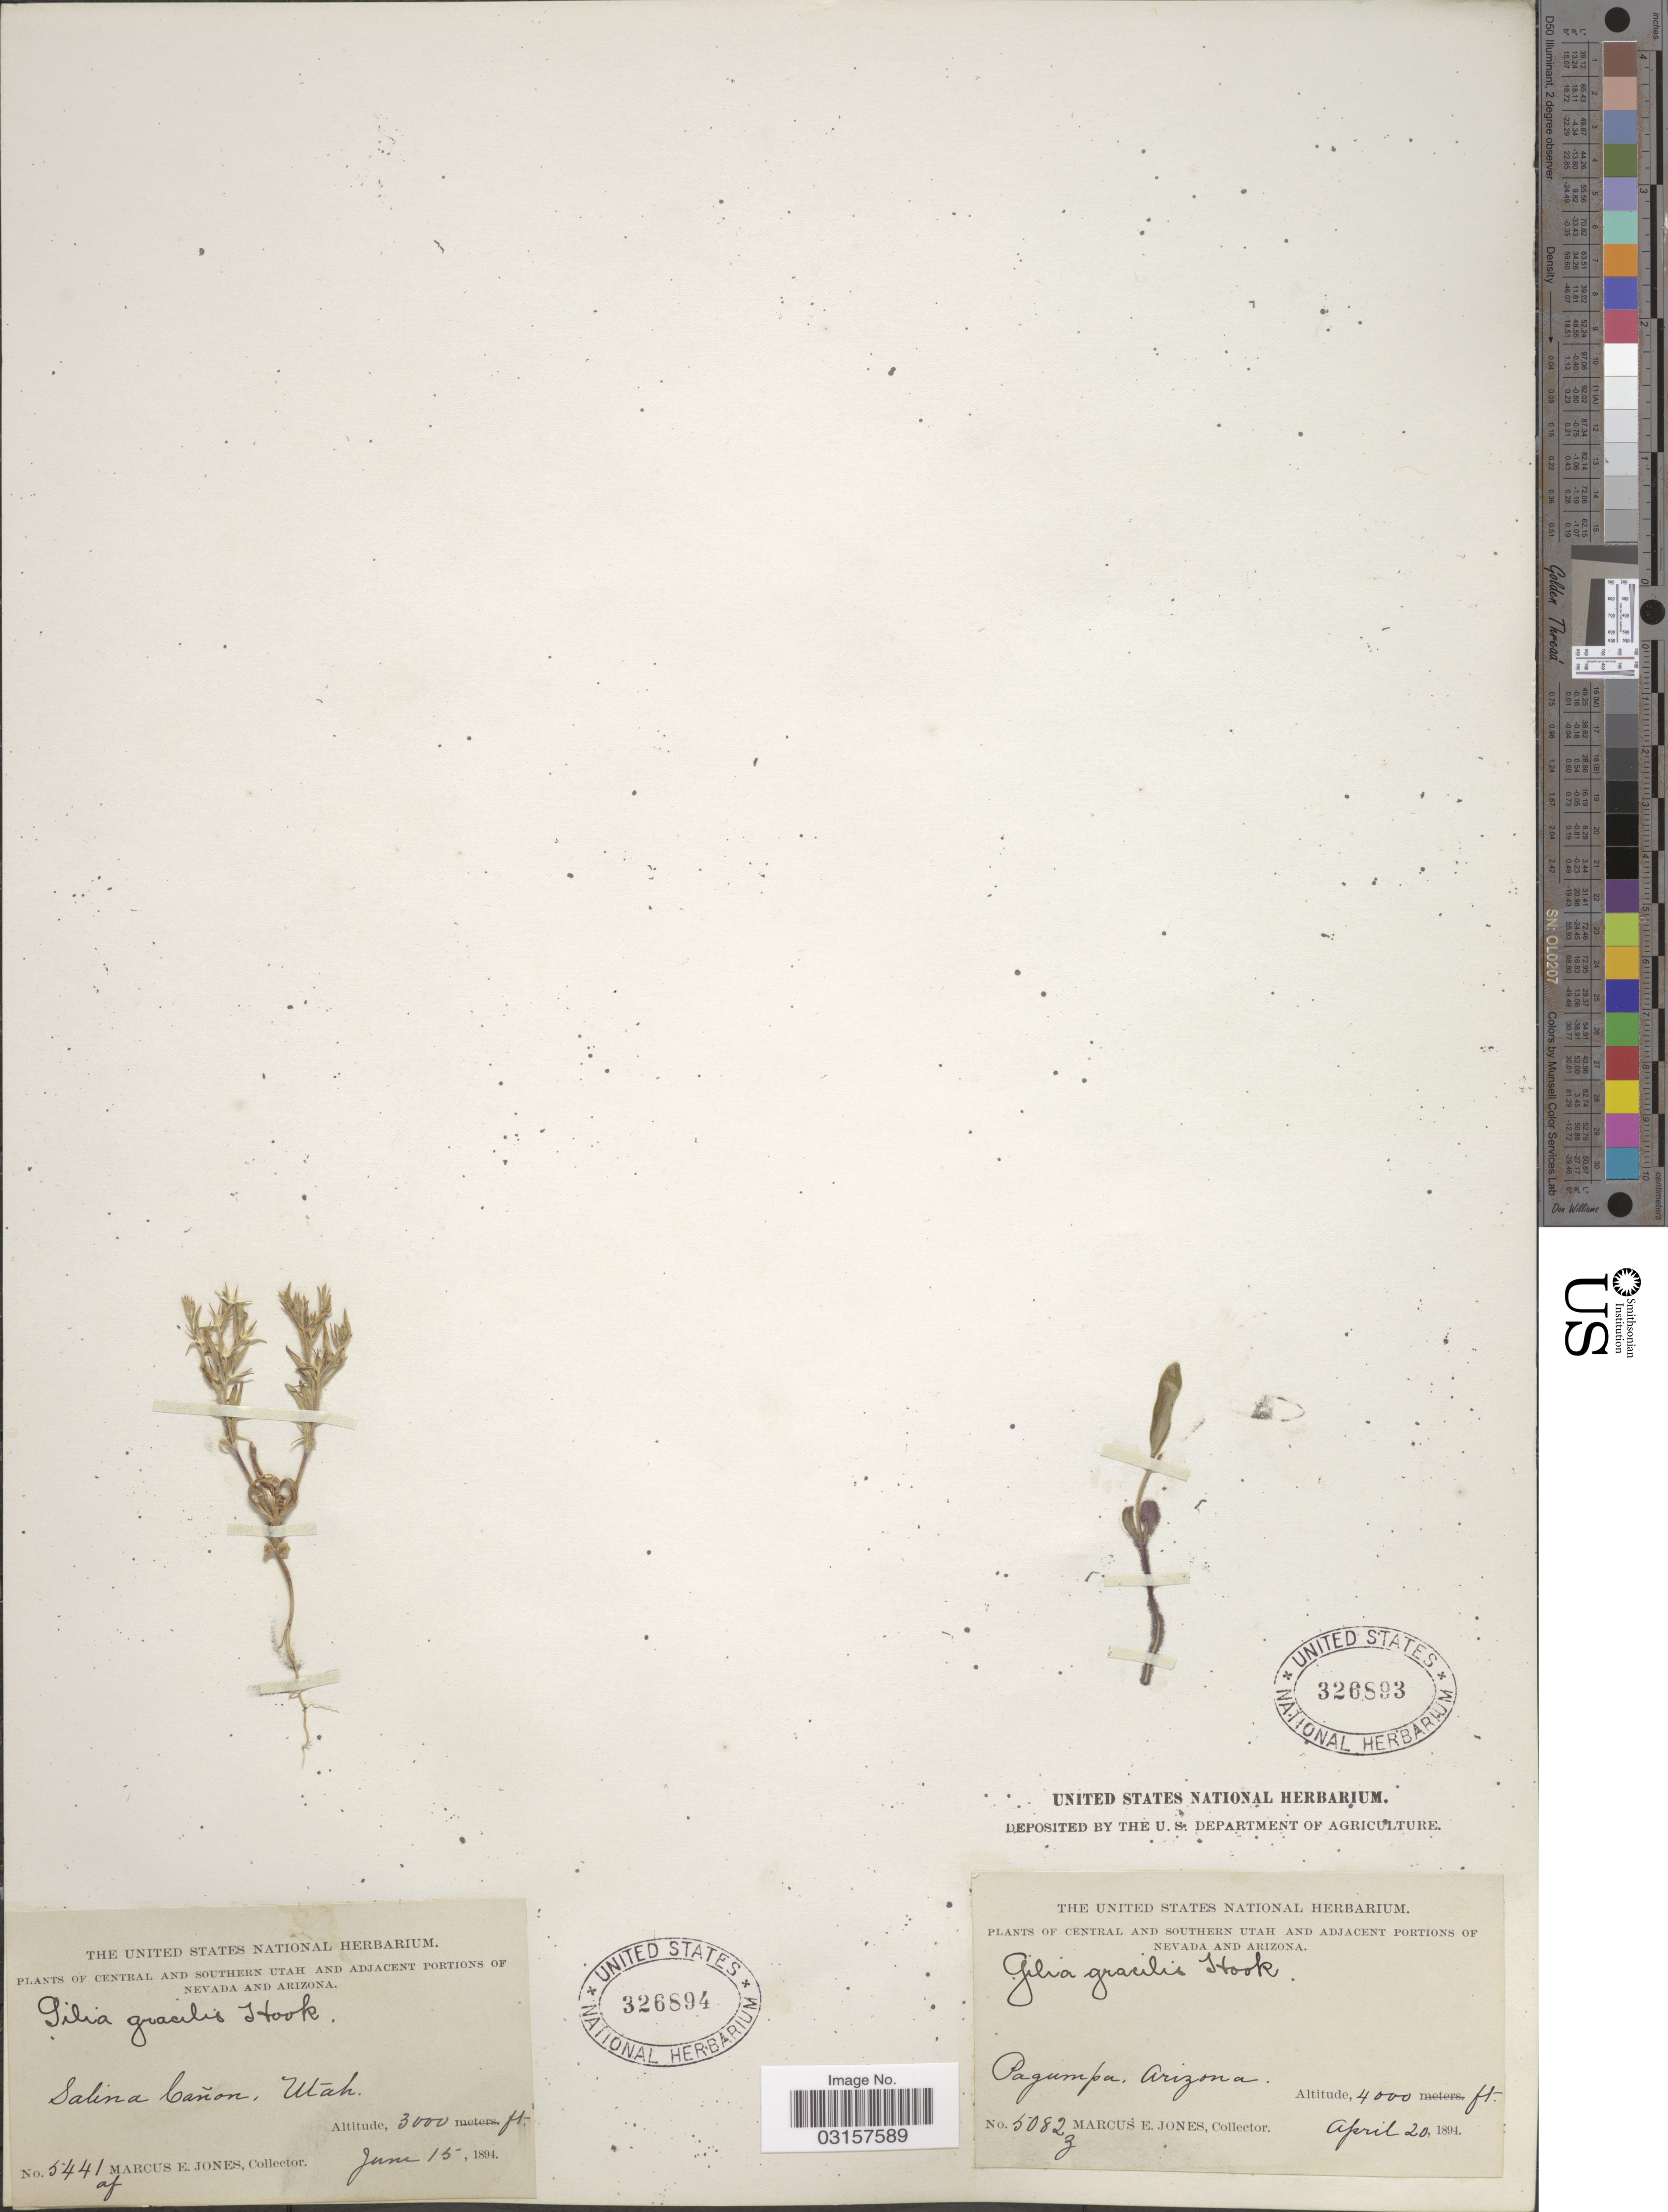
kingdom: Plantae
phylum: Tracheophyta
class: Magnoliopsida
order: Ericales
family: Polemoniaceae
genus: Microsteris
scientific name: Microsteris gracilis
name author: (Hook.) Greene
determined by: (US) Smithsonian Institution - National Museum of Natural History - Department of Botany (UNITED STATES)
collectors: M. E. Jones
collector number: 5441af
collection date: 1894-06-15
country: United States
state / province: Utah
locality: Central and Southern Utah, Salina Cañon.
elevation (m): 914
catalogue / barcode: US 326894